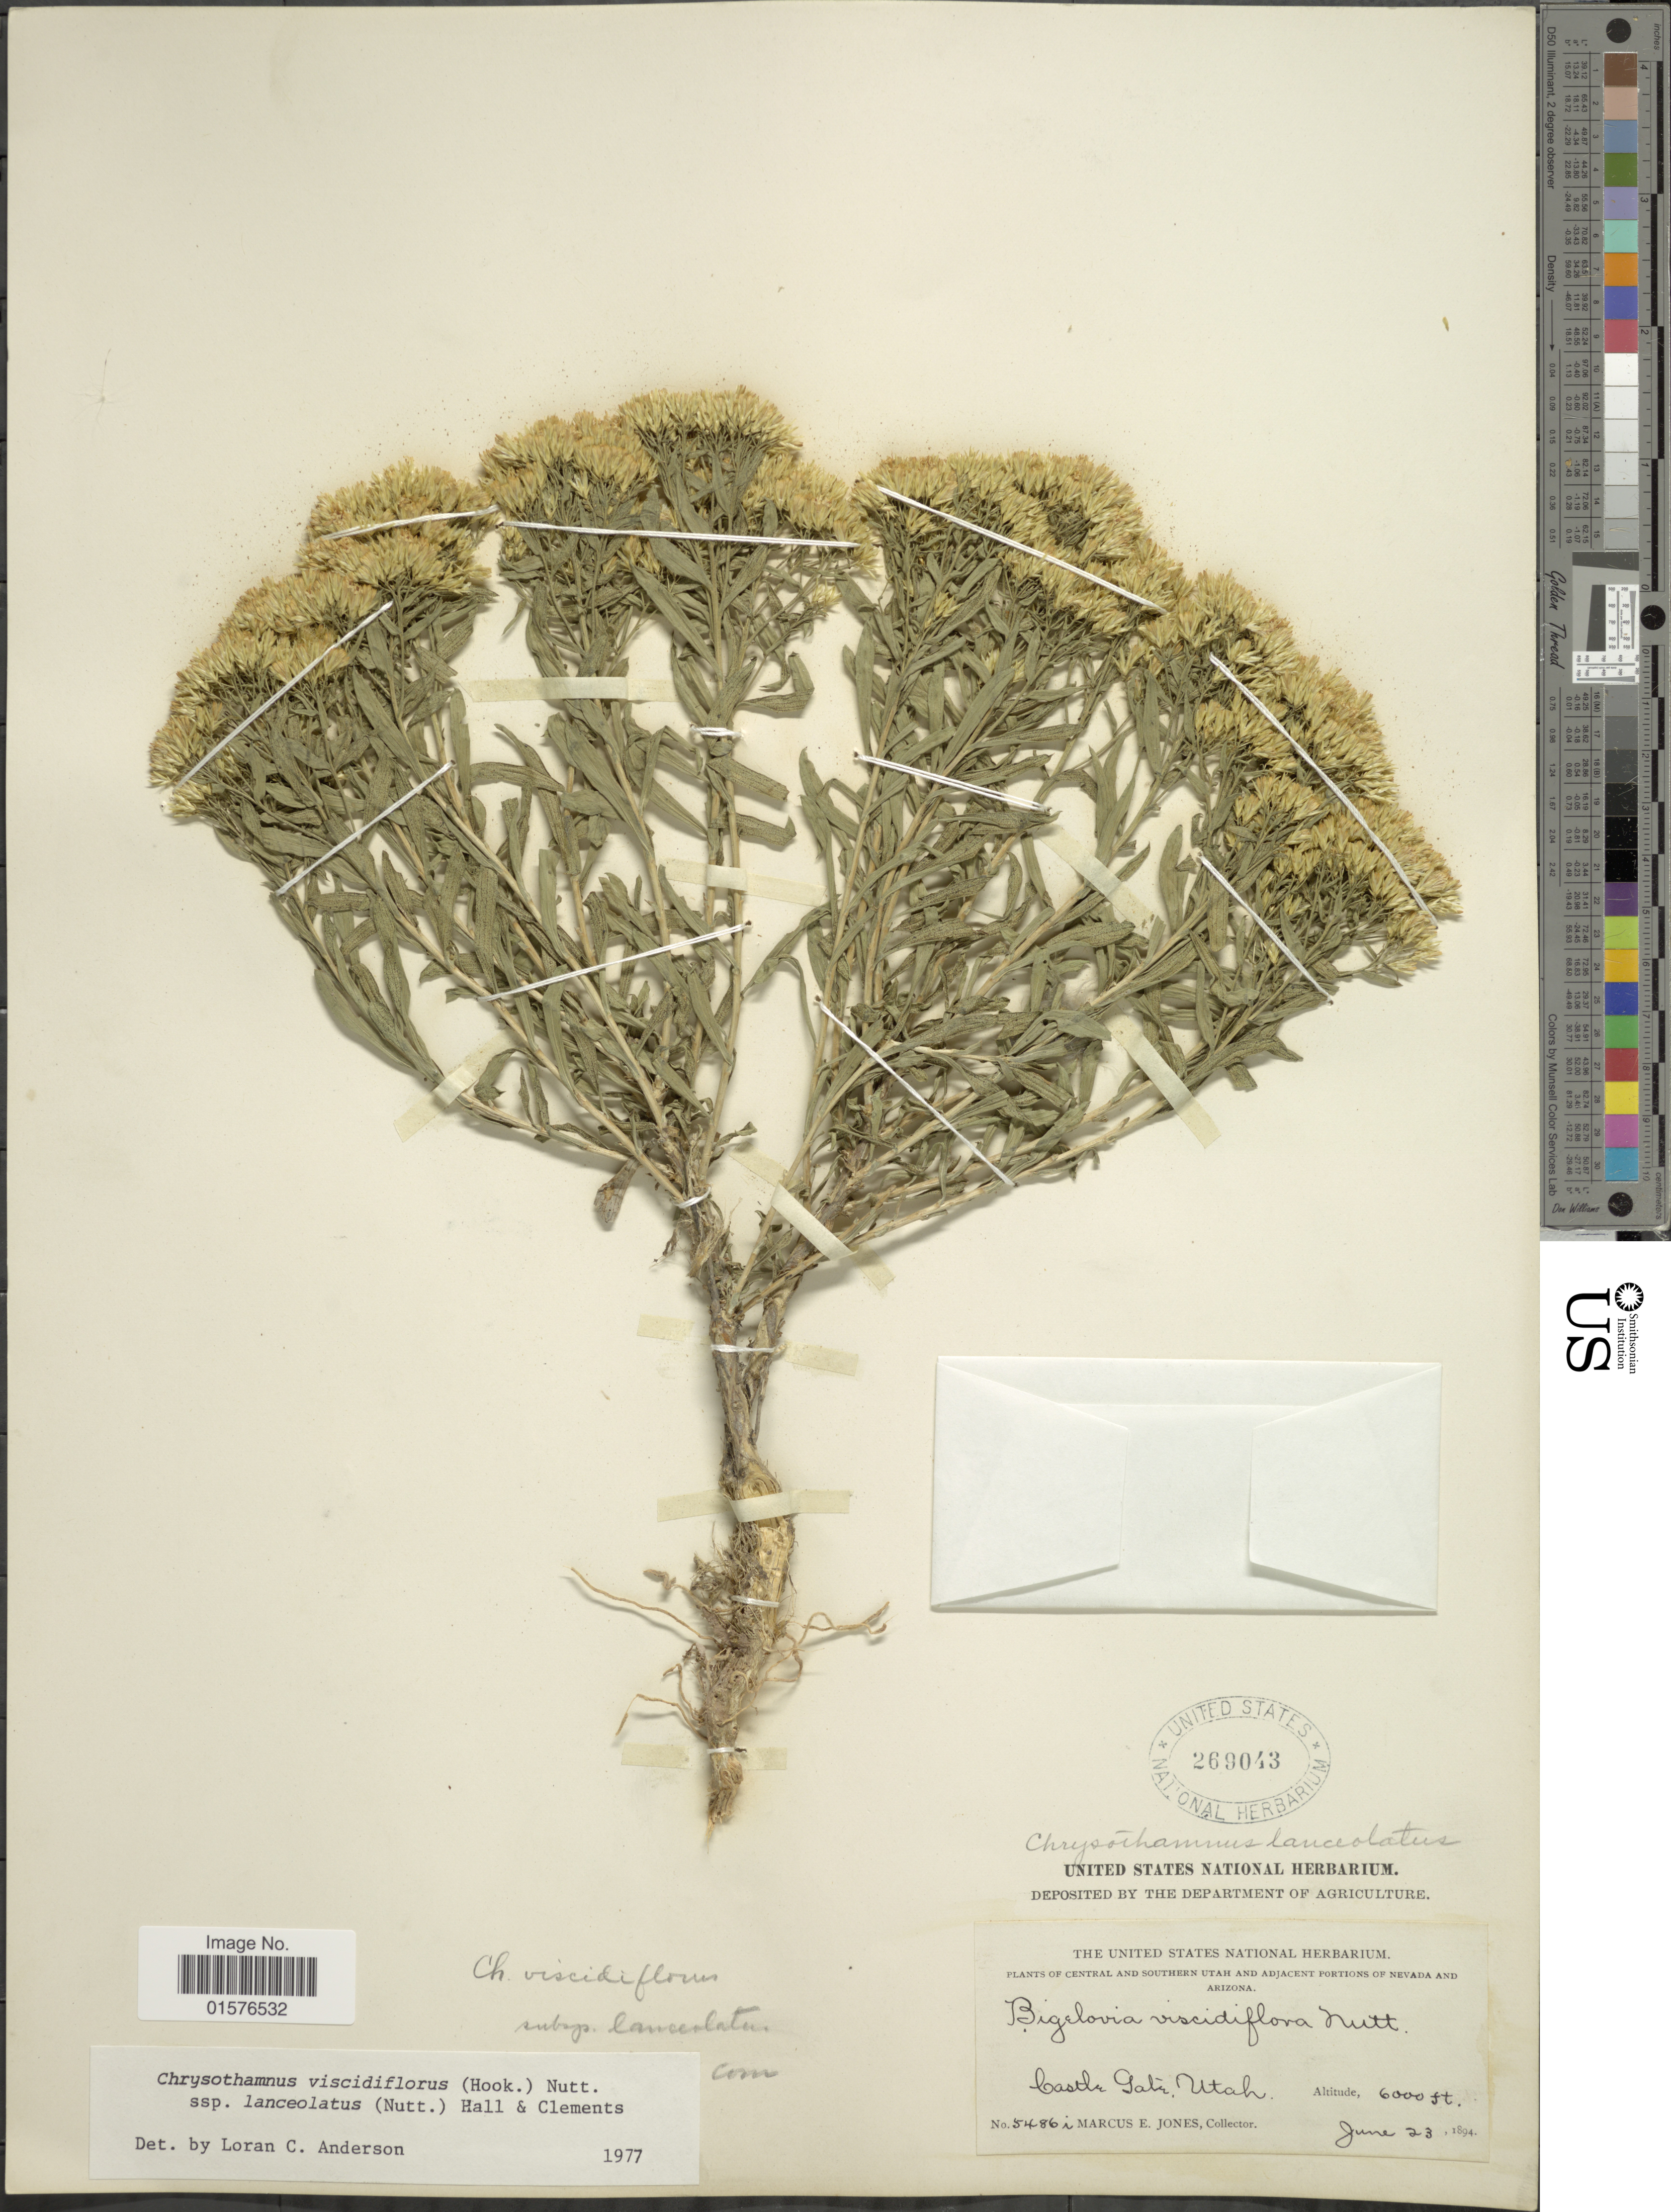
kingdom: Plantae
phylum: Tracheophyta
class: Magnoliopsida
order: Asterales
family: Asteraceae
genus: Chrysothamnus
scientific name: Chrysothamnus viscidiflorus subsp. lanceolatus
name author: (Nutt.) H.M. Hall & Clem.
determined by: Urbatsch, Lowell E., Curator (LSU), Louisiana State University (UNITED STATES)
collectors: M. E. Jones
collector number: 5486i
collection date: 1894-06-23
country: United States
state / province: Utah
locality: Central and Southern Utah, Castler Gale.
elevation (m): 1829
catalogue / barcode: US 269043